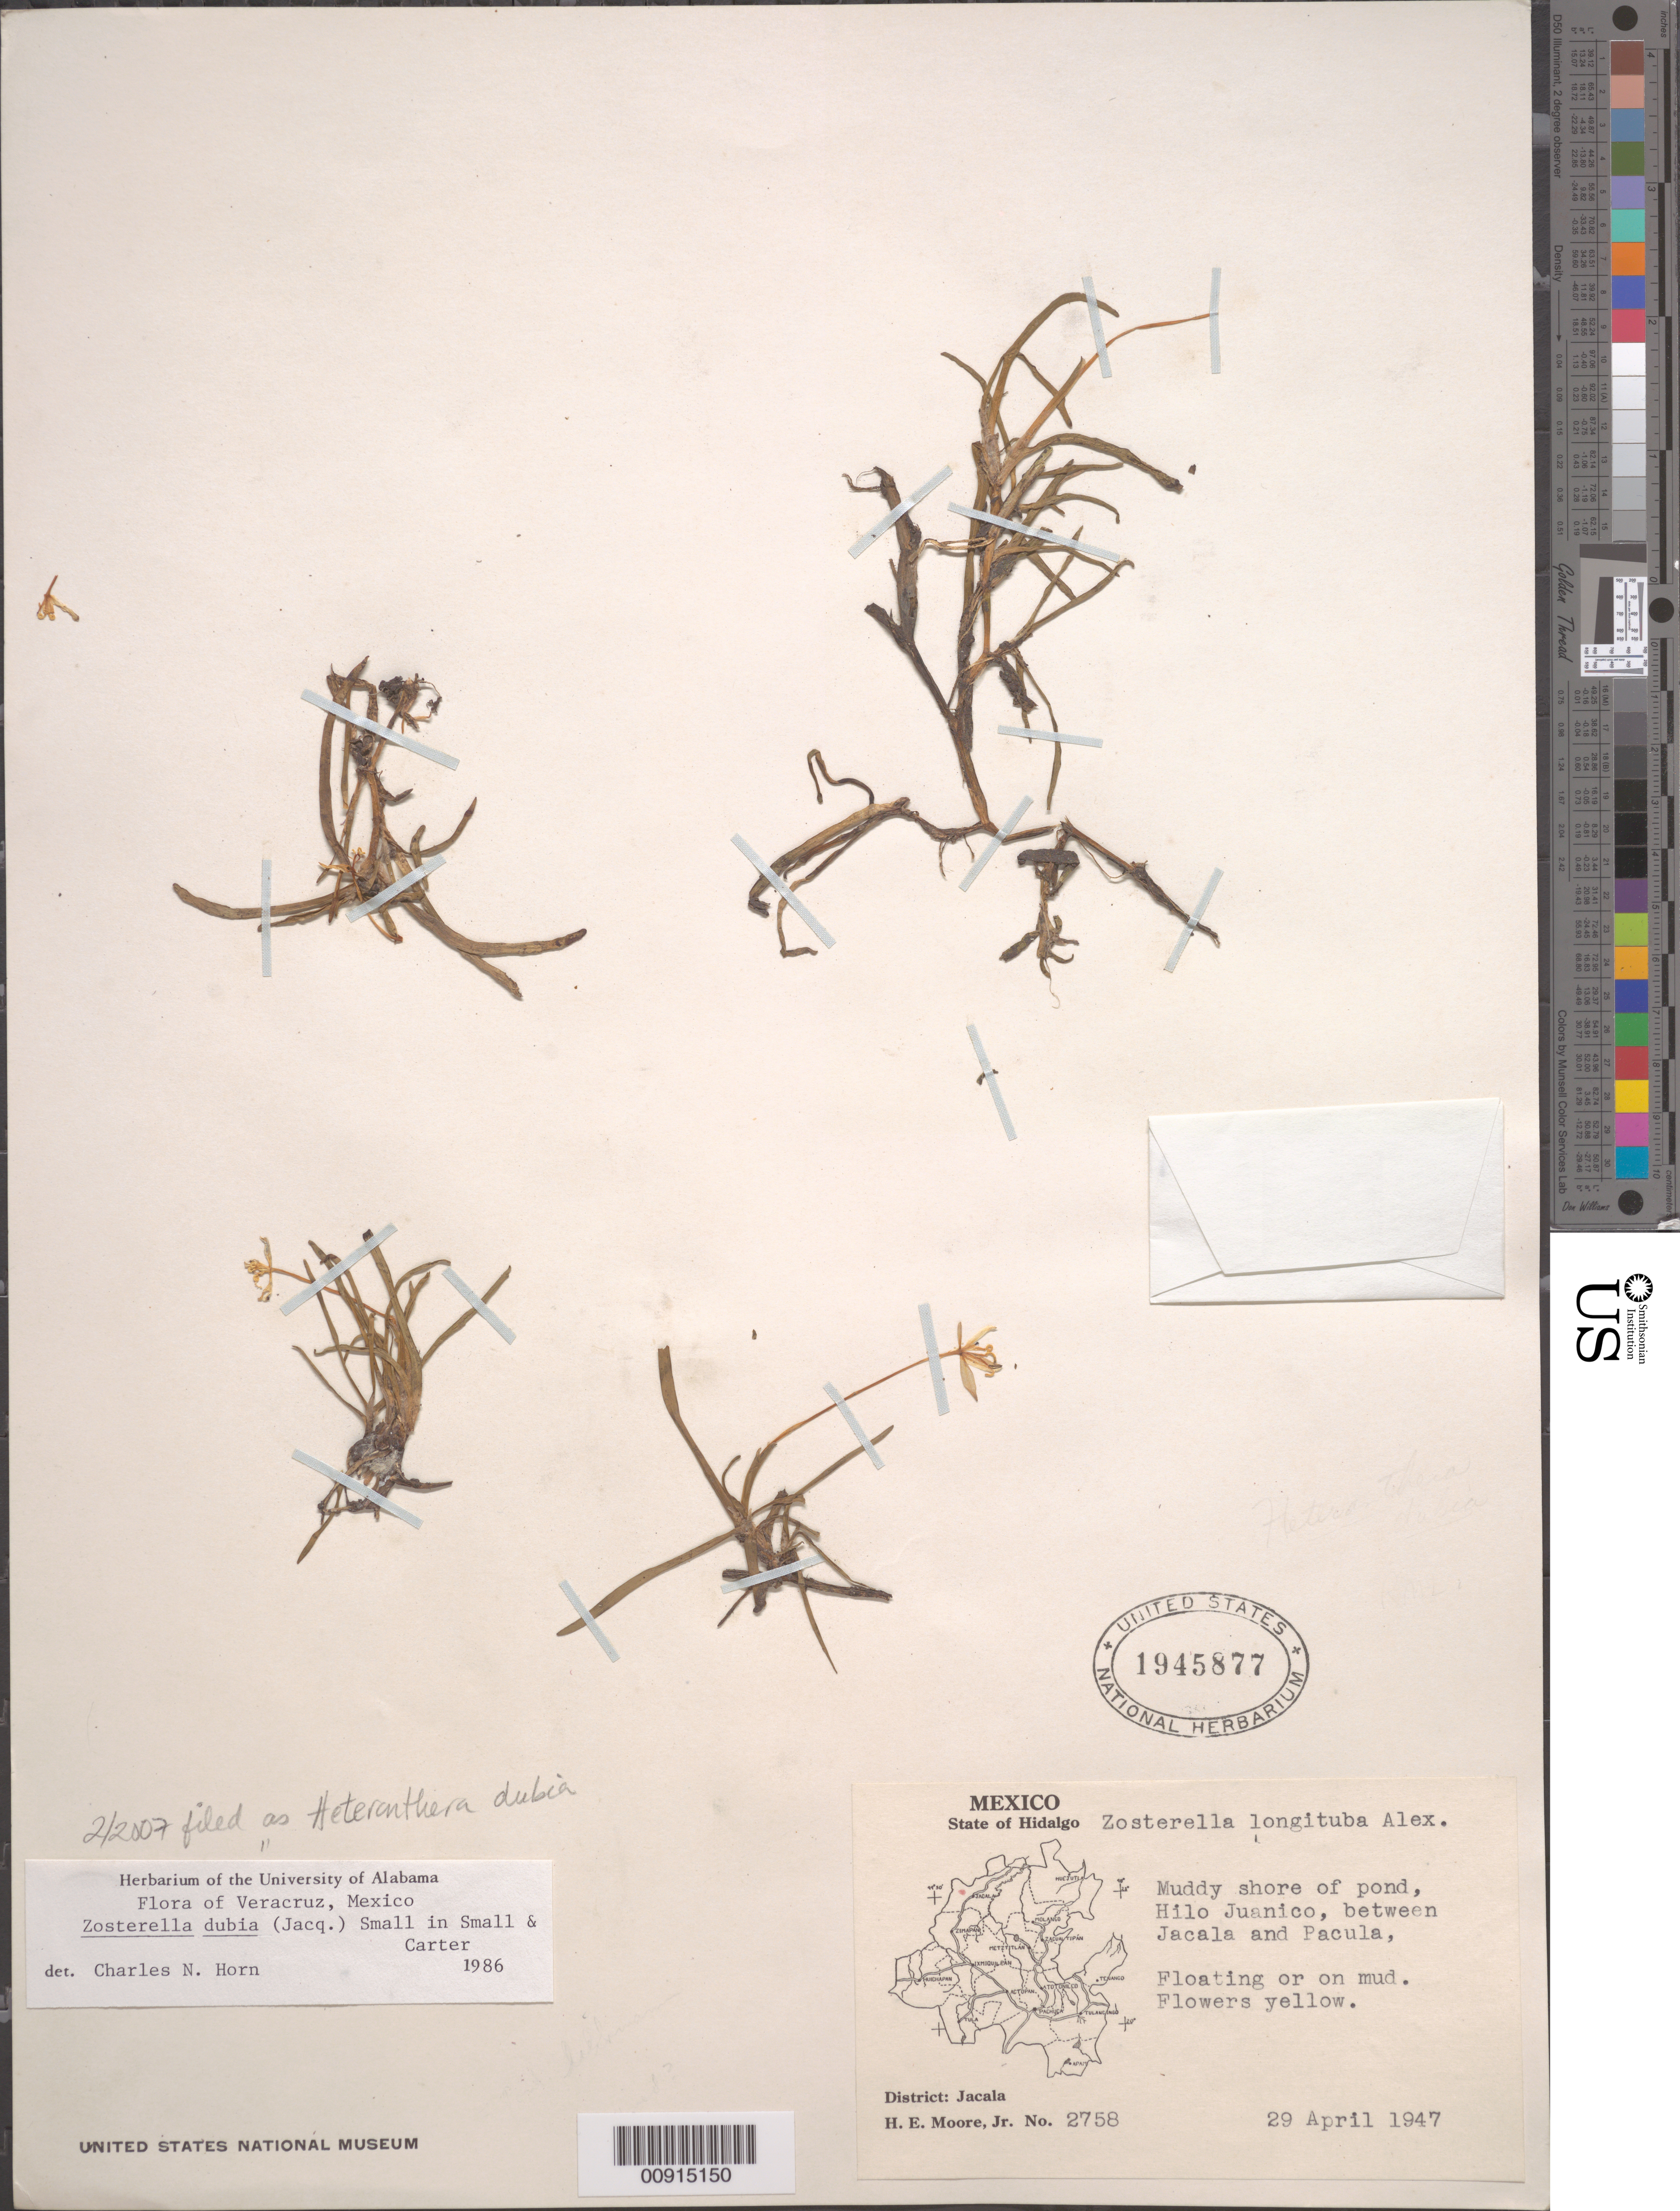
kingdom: Plantae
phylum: Tracheophyta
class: Liliopsida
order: Commelinales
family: Pontederiaceae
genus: Heteranthera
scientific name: Heteranthera dubia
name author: (Jacq.) MacMill.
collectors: H. E. Moore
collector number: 2758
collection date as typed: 29 Apr 1947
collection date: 1947-04-29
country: Mexico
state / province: Hidalgo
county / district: Jacala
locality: Hilo Juanico, between Jacala and Pacula, District Jacala, State of Hidalgo.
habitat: Muddy shore of pond. Floating or on mud.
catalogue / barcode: US 1945877